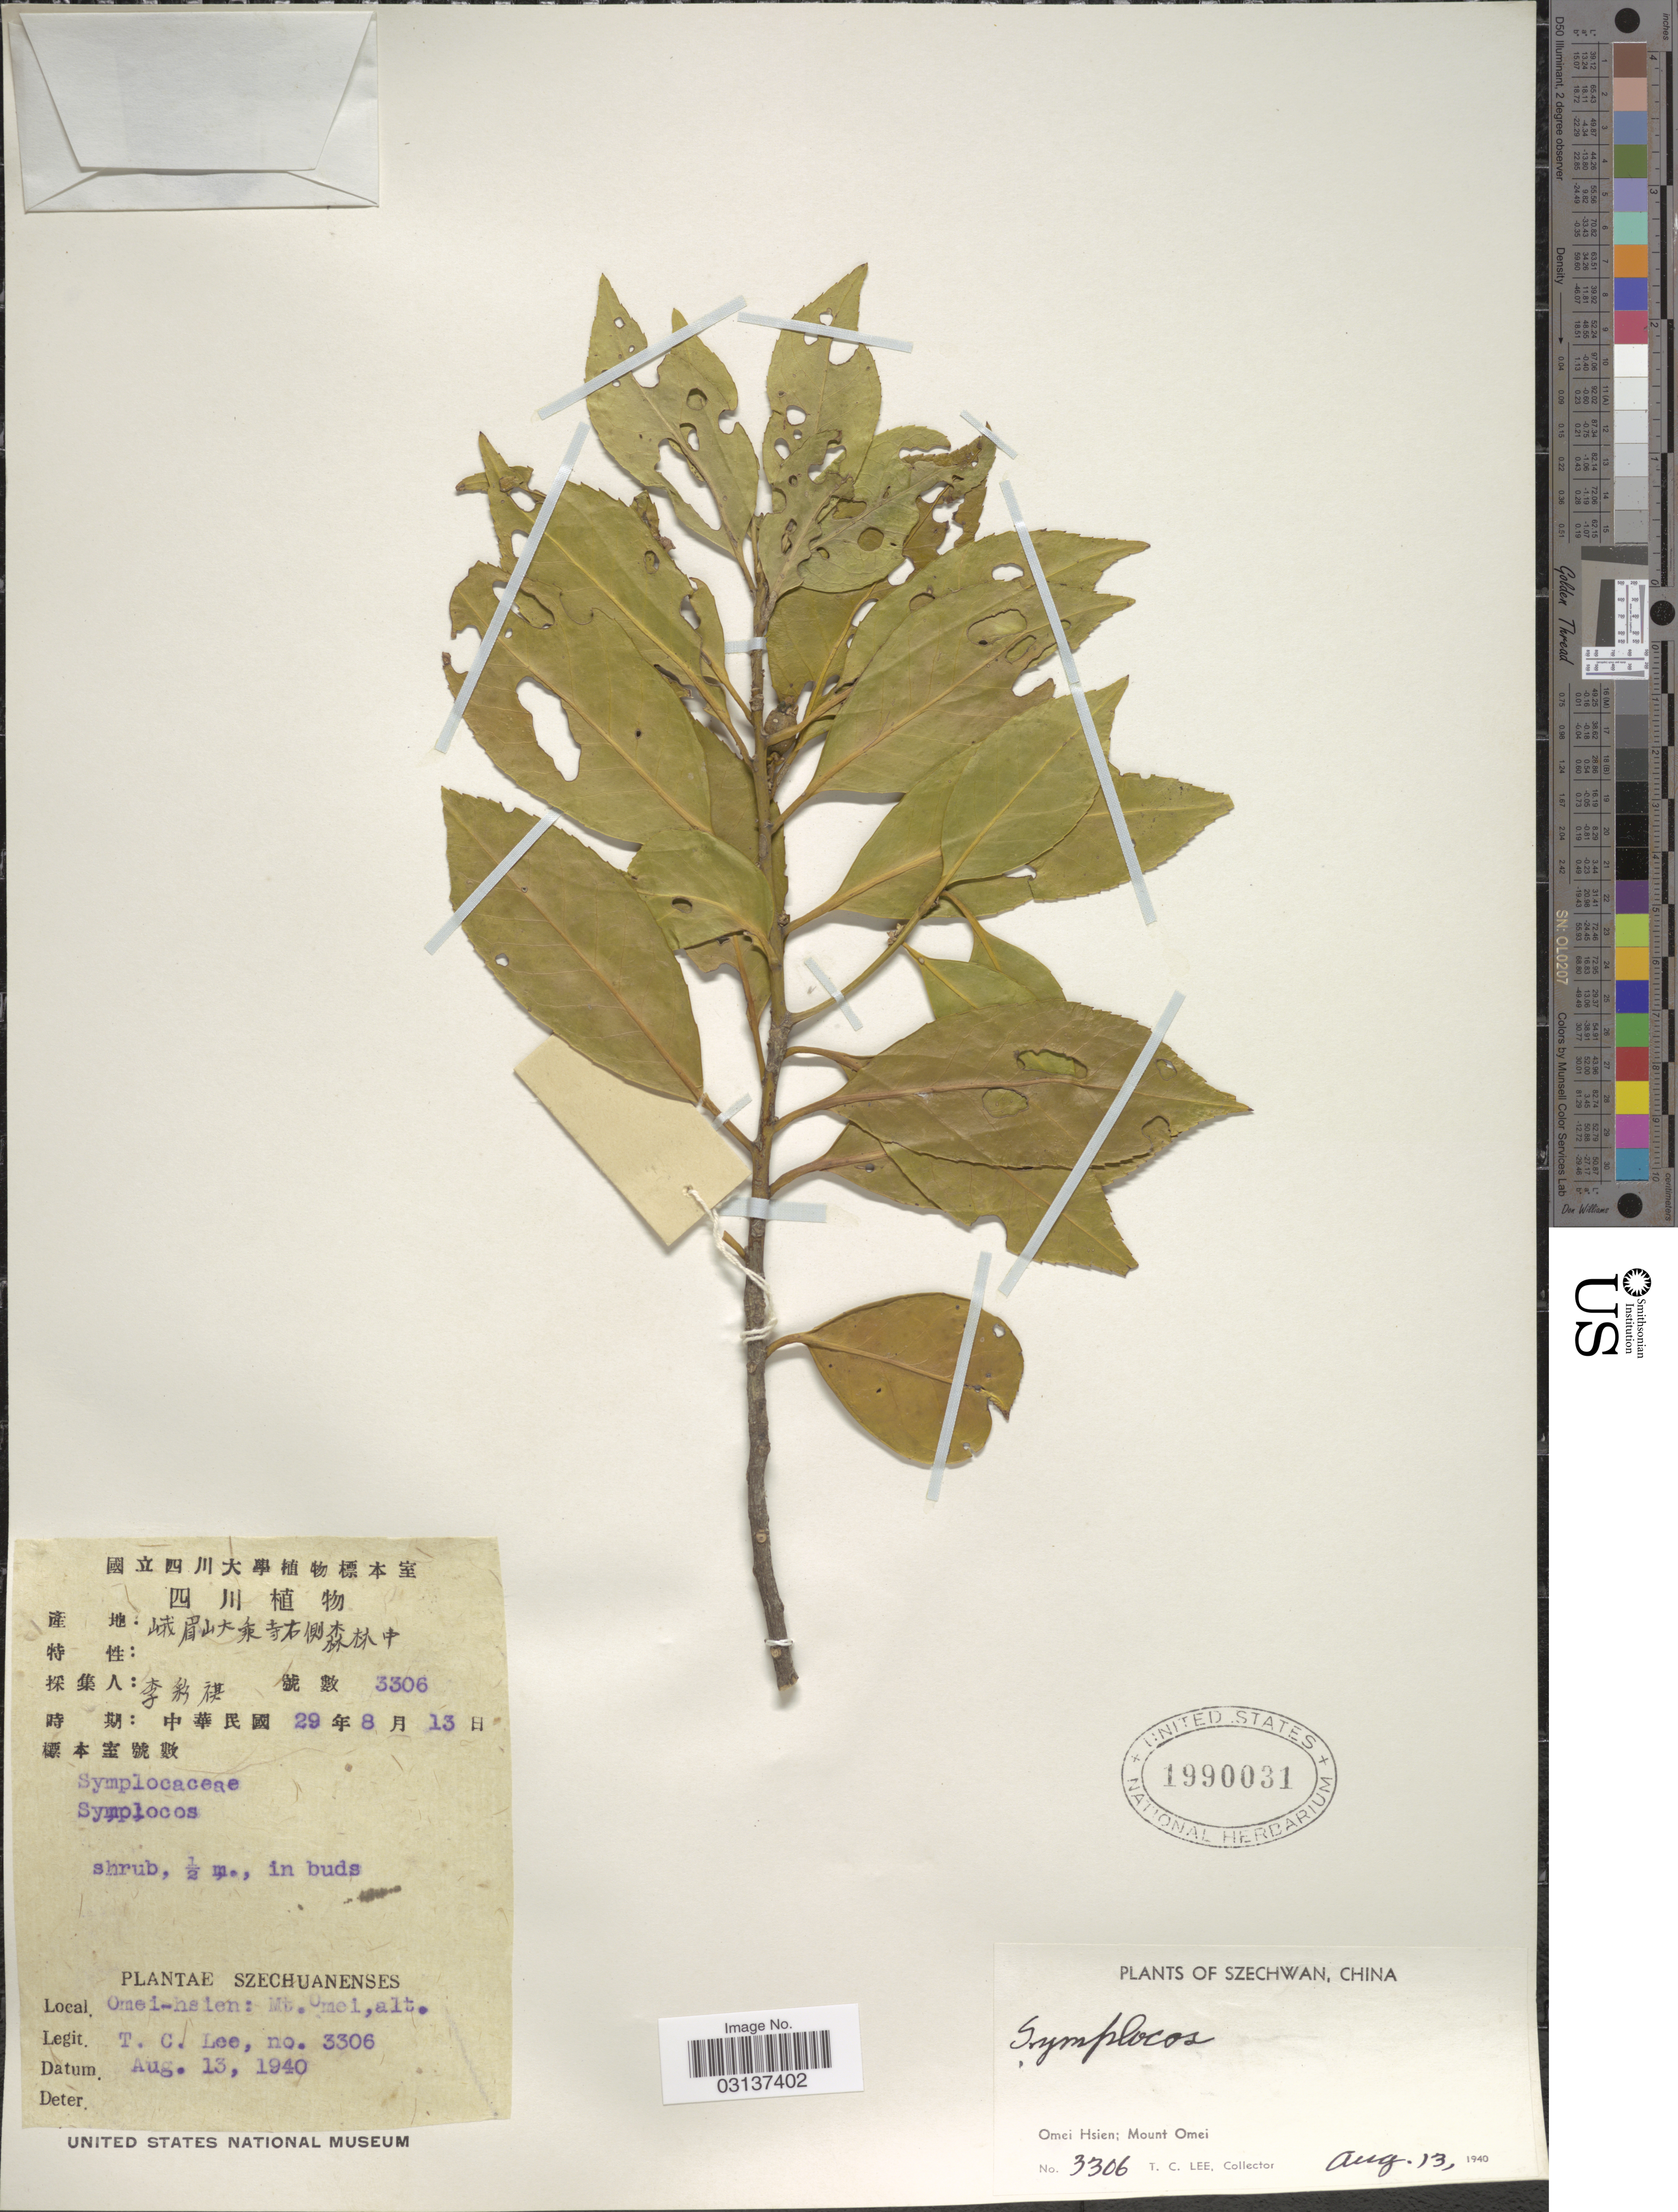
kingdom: Plantae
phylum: Tracheophyta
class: Magnoliopsida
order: Ericales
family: Symplocaceae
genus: Symplocos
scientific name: Symplocos sp.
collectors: T. Lee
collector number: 3306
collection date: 1940-08-13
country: China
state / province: Sichuan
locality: Szechwan, Omei Hsien; Mount Omei.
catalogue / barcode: US 1990031